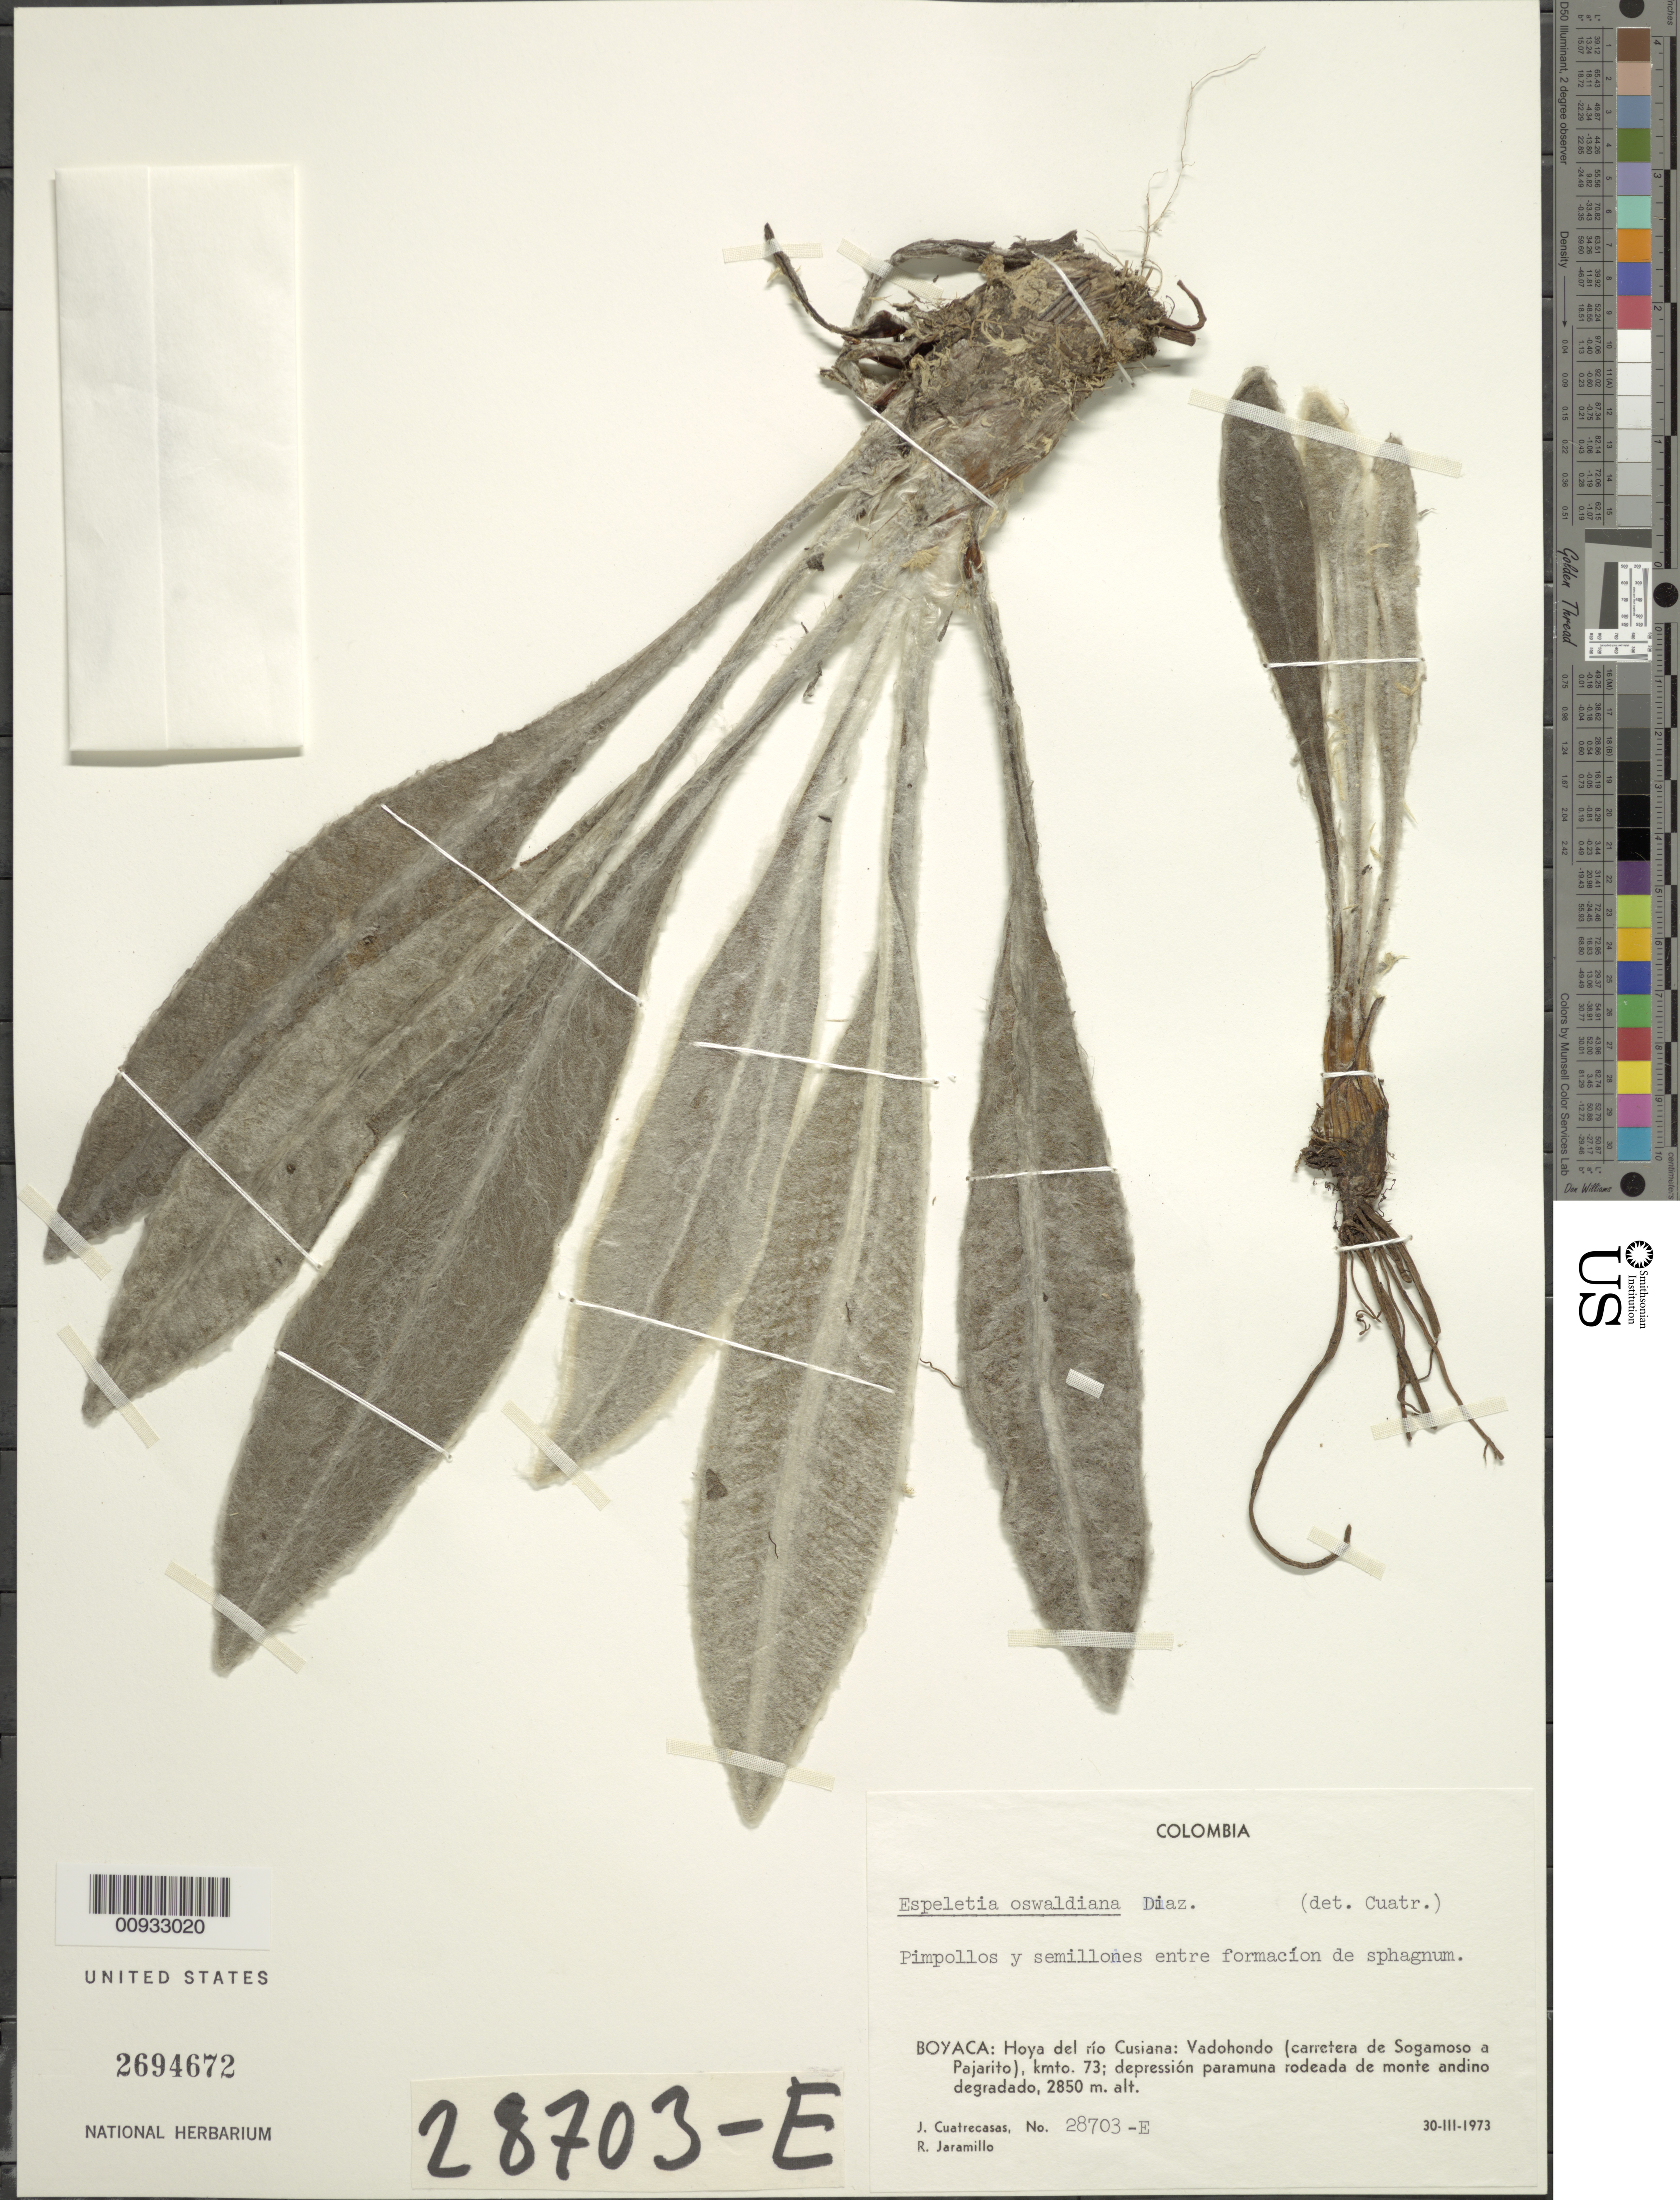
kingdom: Plantae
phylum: Tracheophyta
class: Magnoliopsida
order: Asterales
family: Asteraceae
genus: Espeletia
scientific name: Espeletia oswaldiana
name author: S. Díaz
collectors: J. Cuatrecasas & R. Jaramillo M.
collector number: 28703-E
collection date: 1973-03-30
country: Colombia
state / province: Boyacá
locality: Hoya del rio Cusiana, Vadohondo (carretera de Sogamoso a Pajarito), kmto. 73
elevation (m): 2850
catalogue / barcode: US 2694672